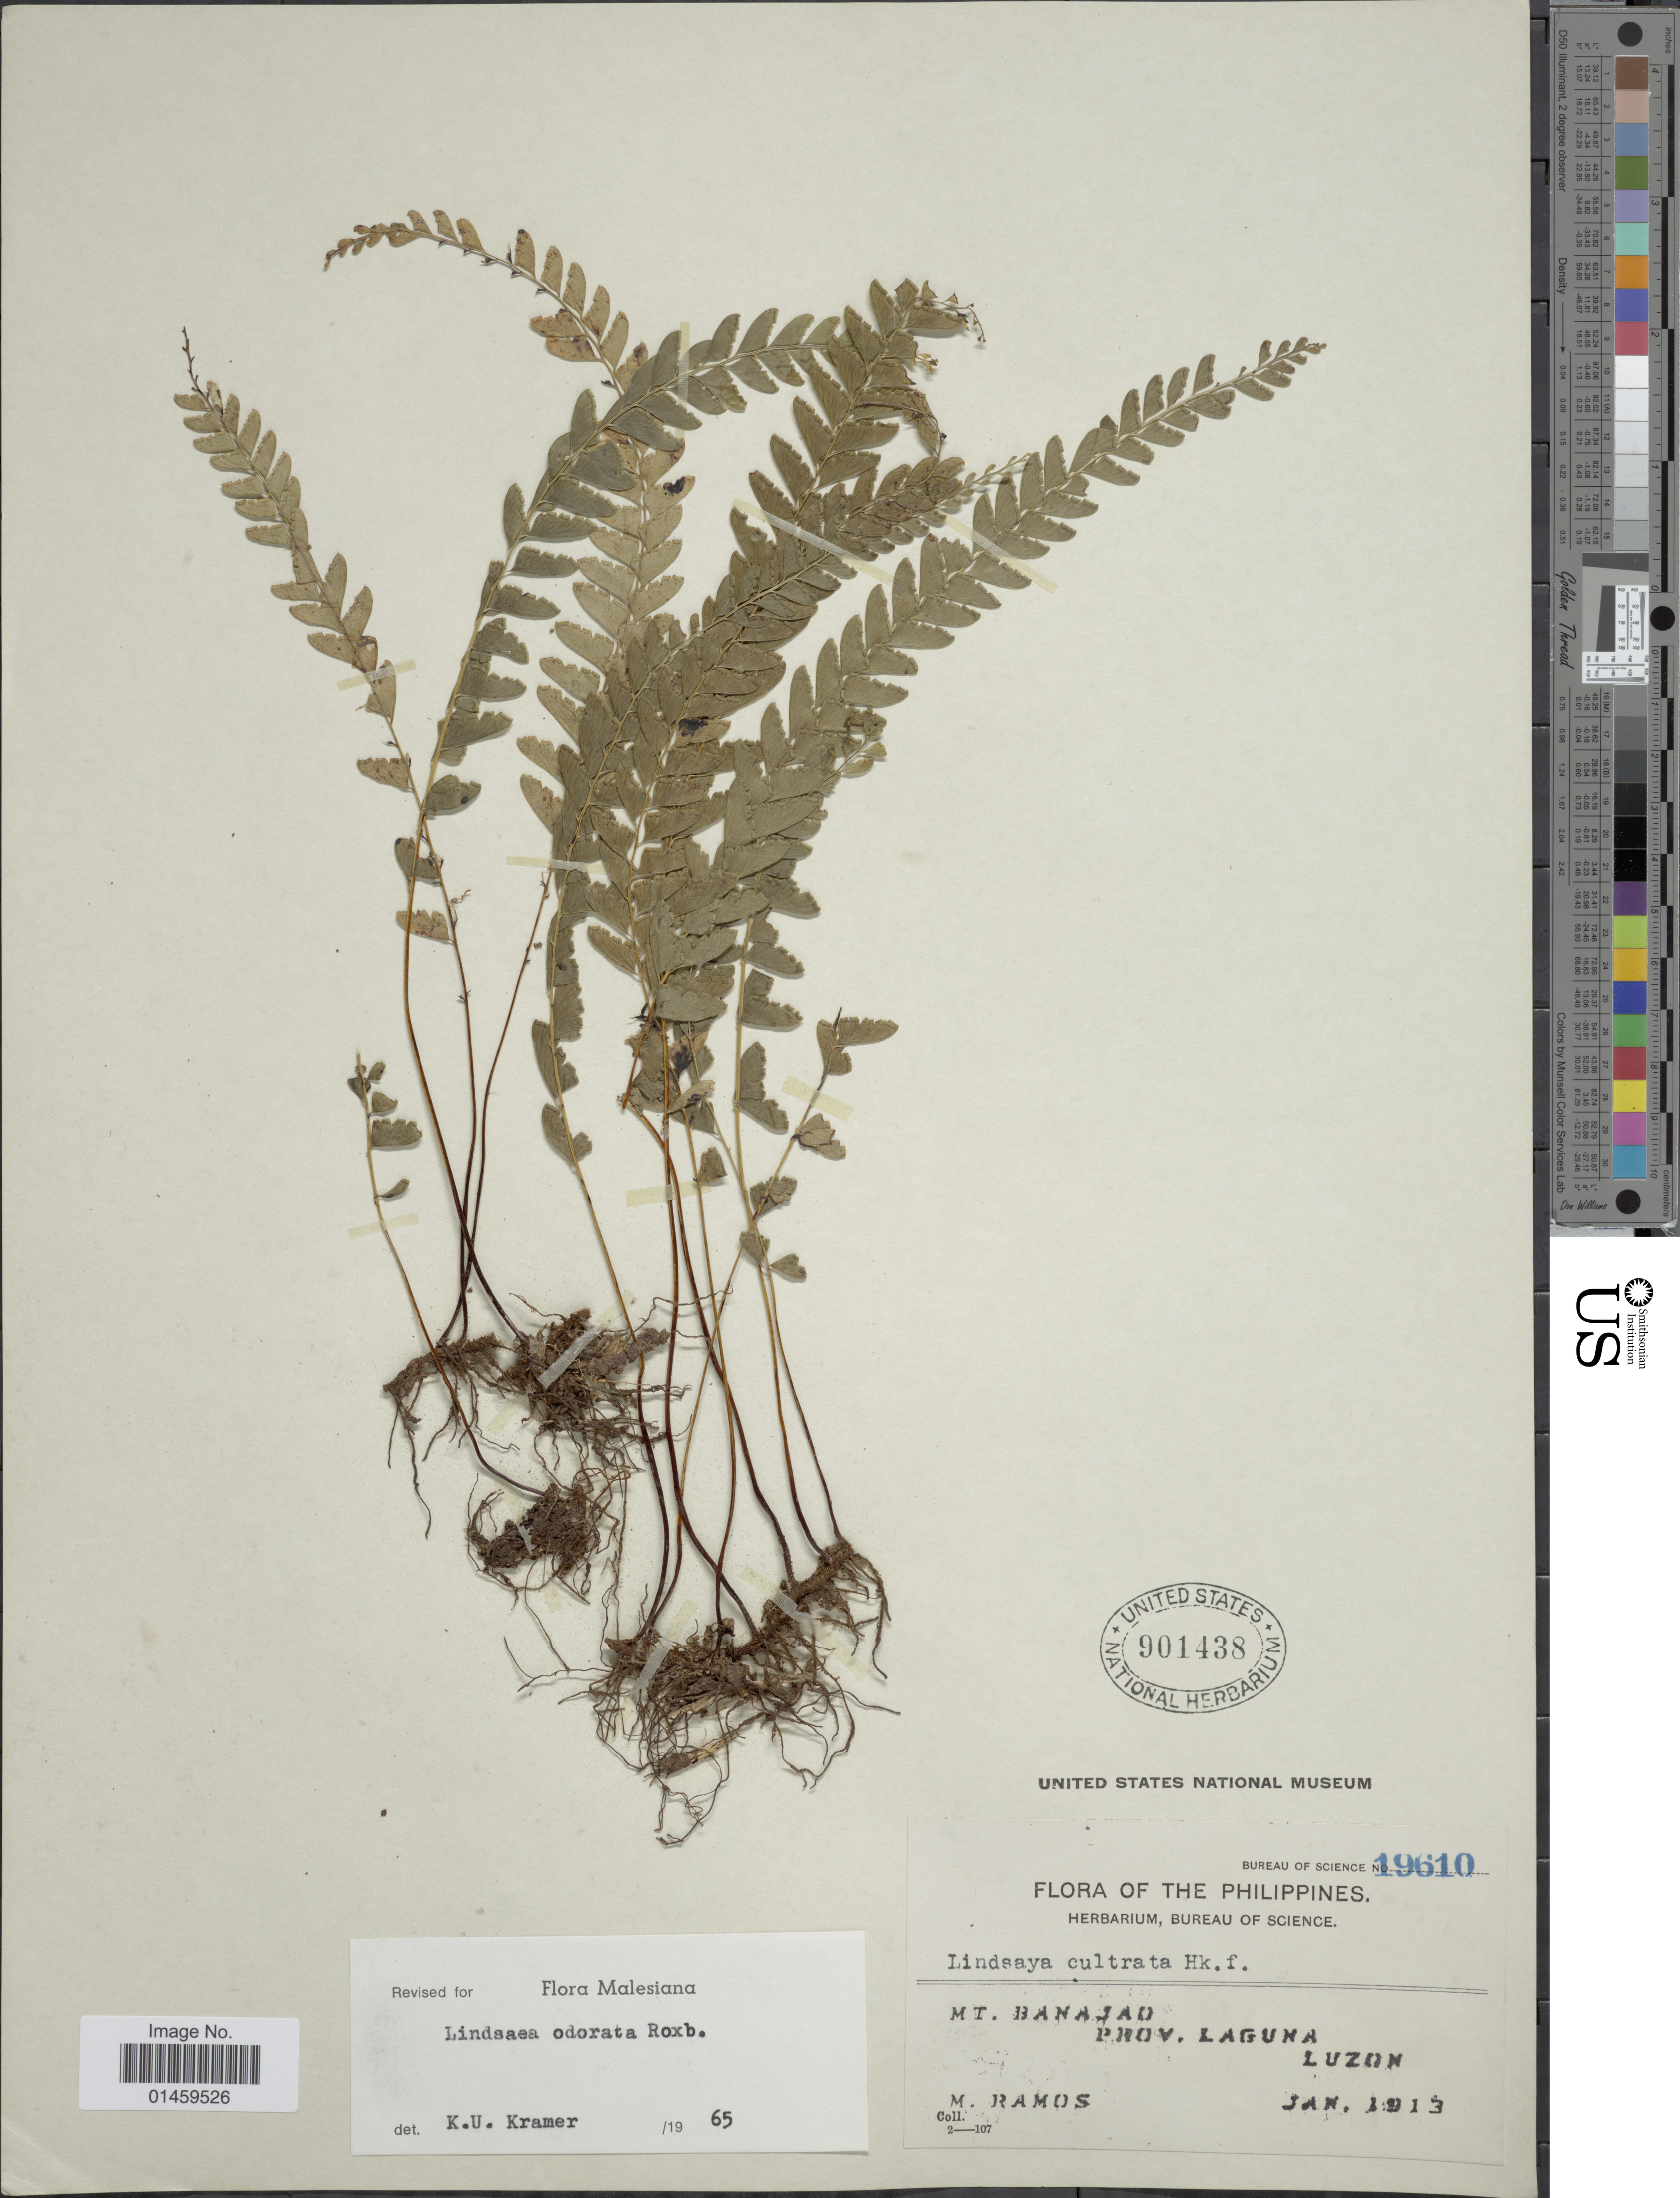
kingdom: Plantae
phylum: Tracheophyta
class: Polypodiopsida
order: Polypodiales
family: Lindsaeaceae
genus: Lindsaea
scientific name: Lindsaea odorata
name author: Roxb.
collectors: M. Ramos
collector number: Bureau of Science 19610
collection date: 1913-01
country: Philippines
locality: Mt. Banajao. Prov. Laguna. Luzon.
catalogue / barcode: US 901438